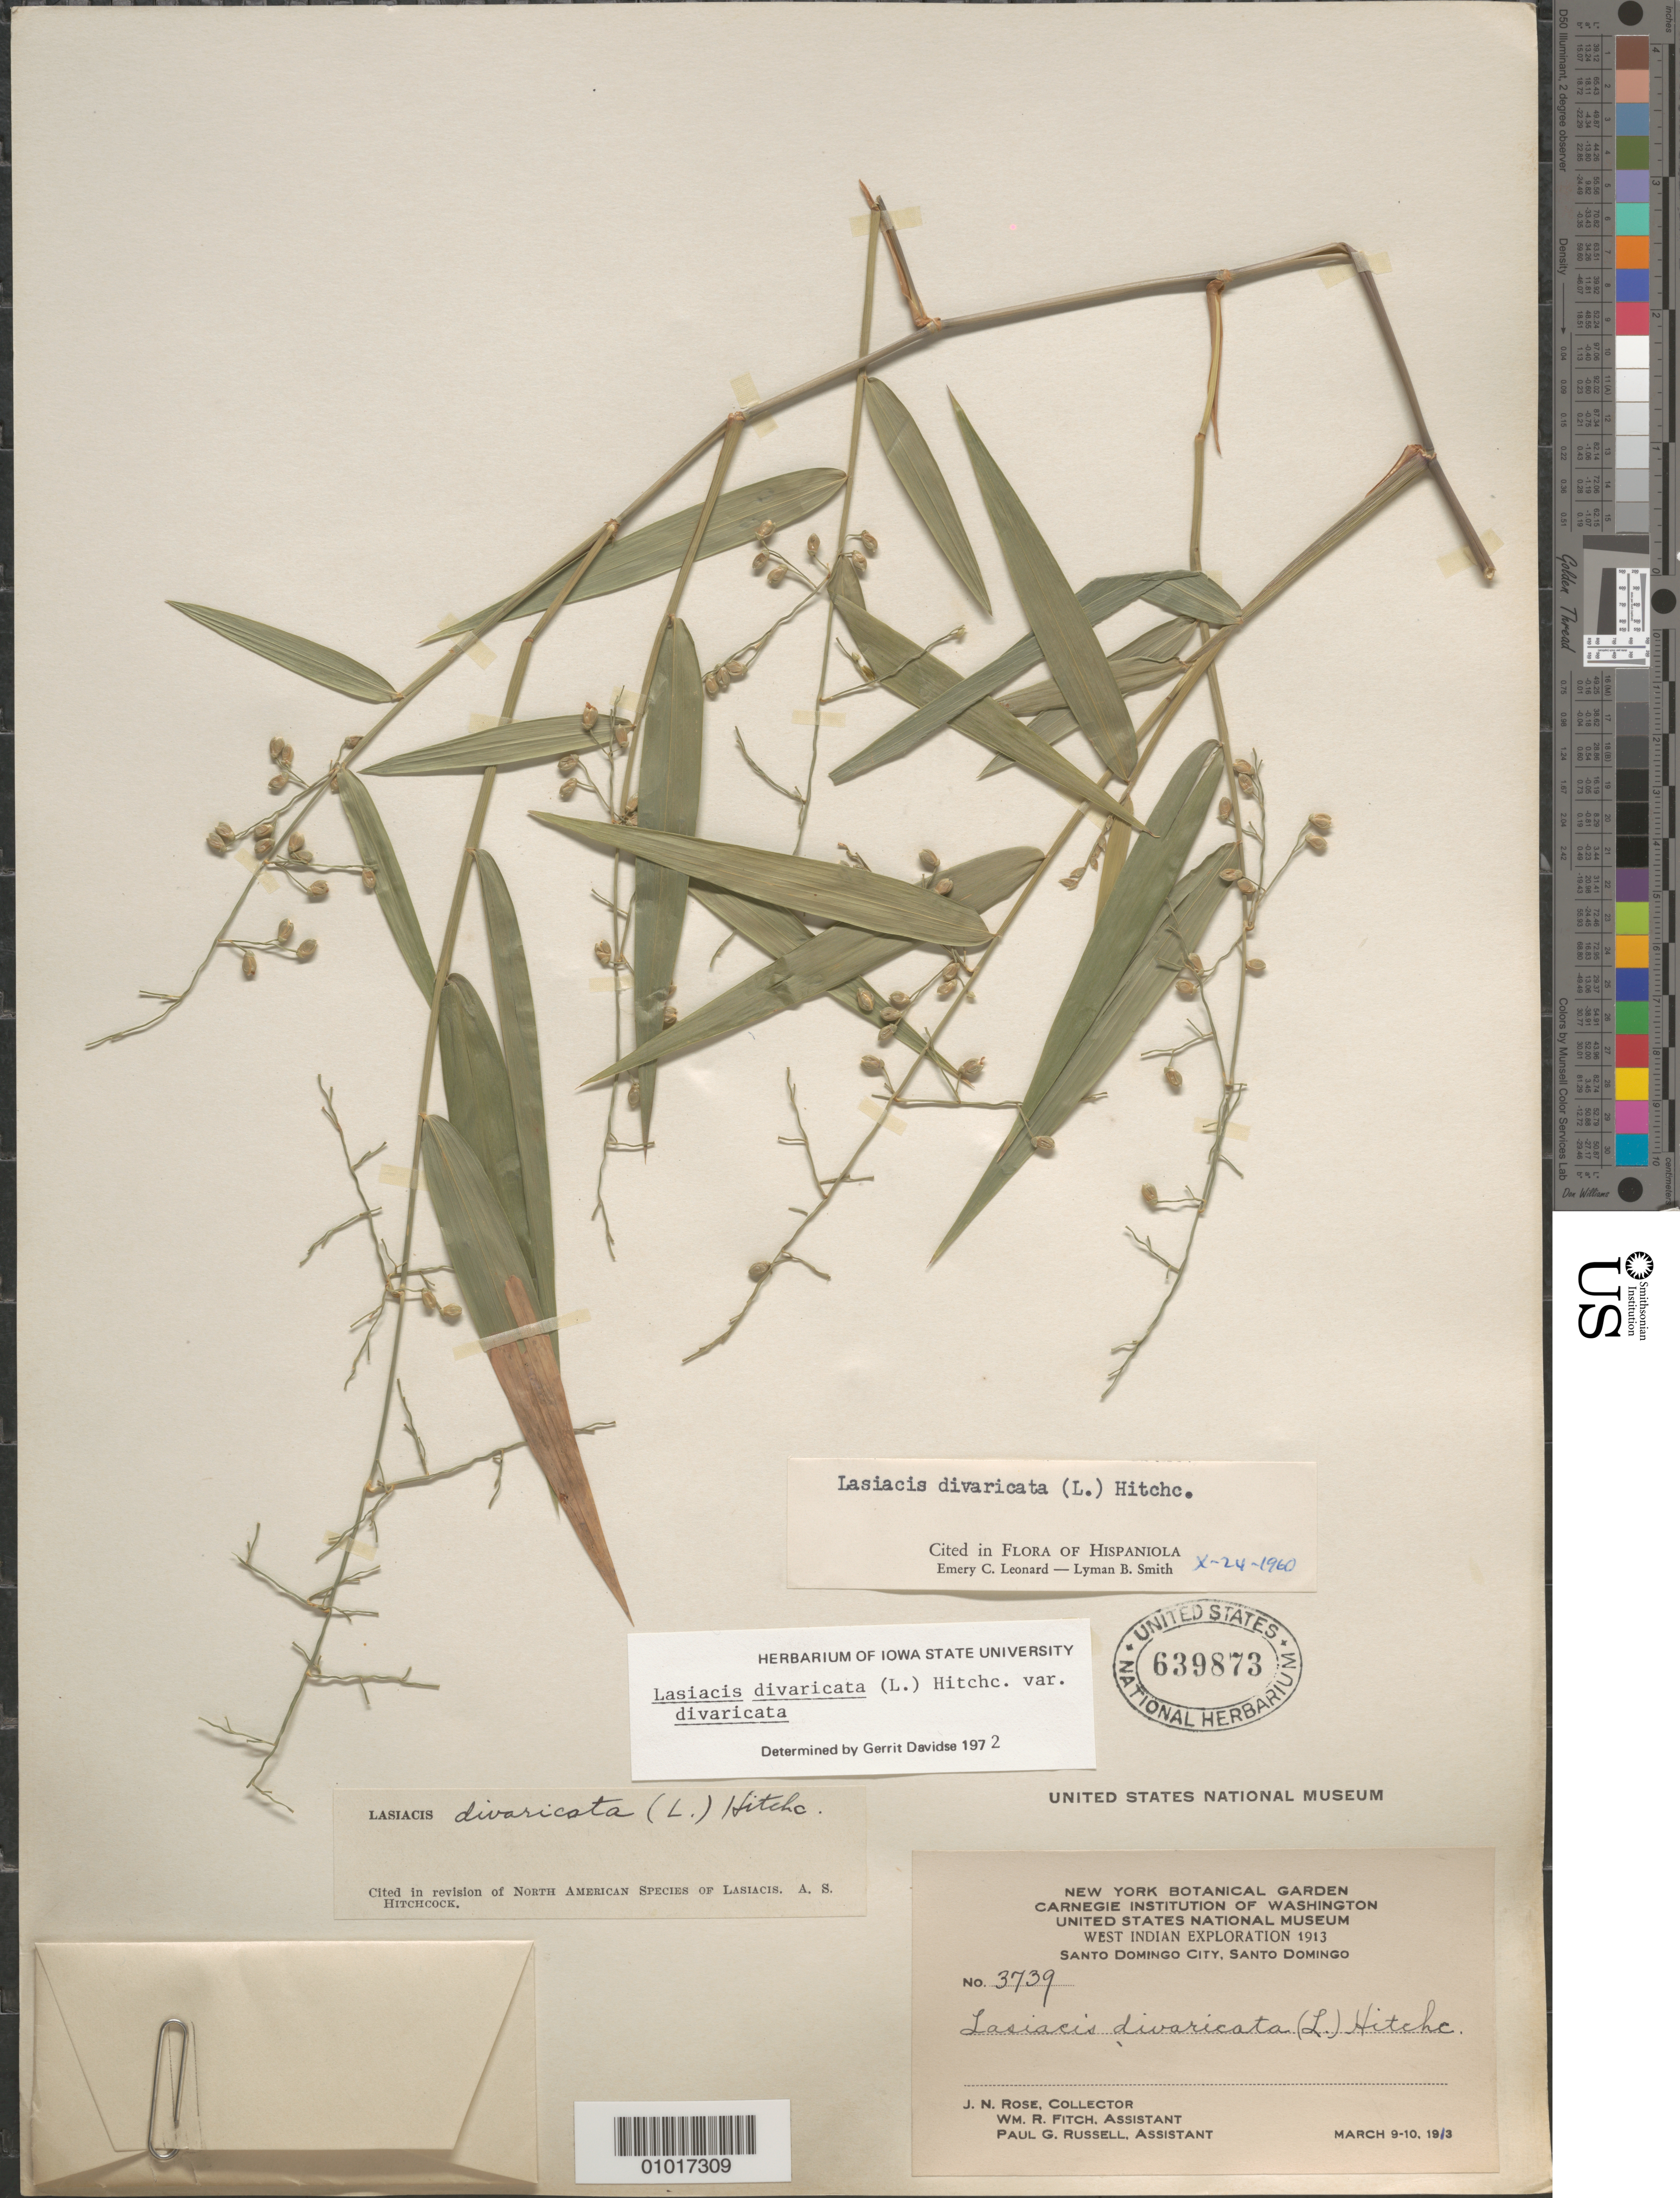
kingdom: Plantae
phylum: Tracheophyta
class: Liliopsida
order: Poales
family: Poaceae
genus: Lasiacis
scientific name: Lasiacis divaricata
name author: (L.) Hitchc.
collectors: J. N. Rose, W. R. Fitch & P. G. Russell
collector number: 3739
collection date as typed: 09 Mar 1913 to 10 Mar 1913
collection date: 1913-03-09/1913-03-10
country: Dominican Republic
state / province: La Vega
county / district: Santo Domingo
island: Hispaniola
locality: Santo Domingo City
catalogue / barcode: US 639873